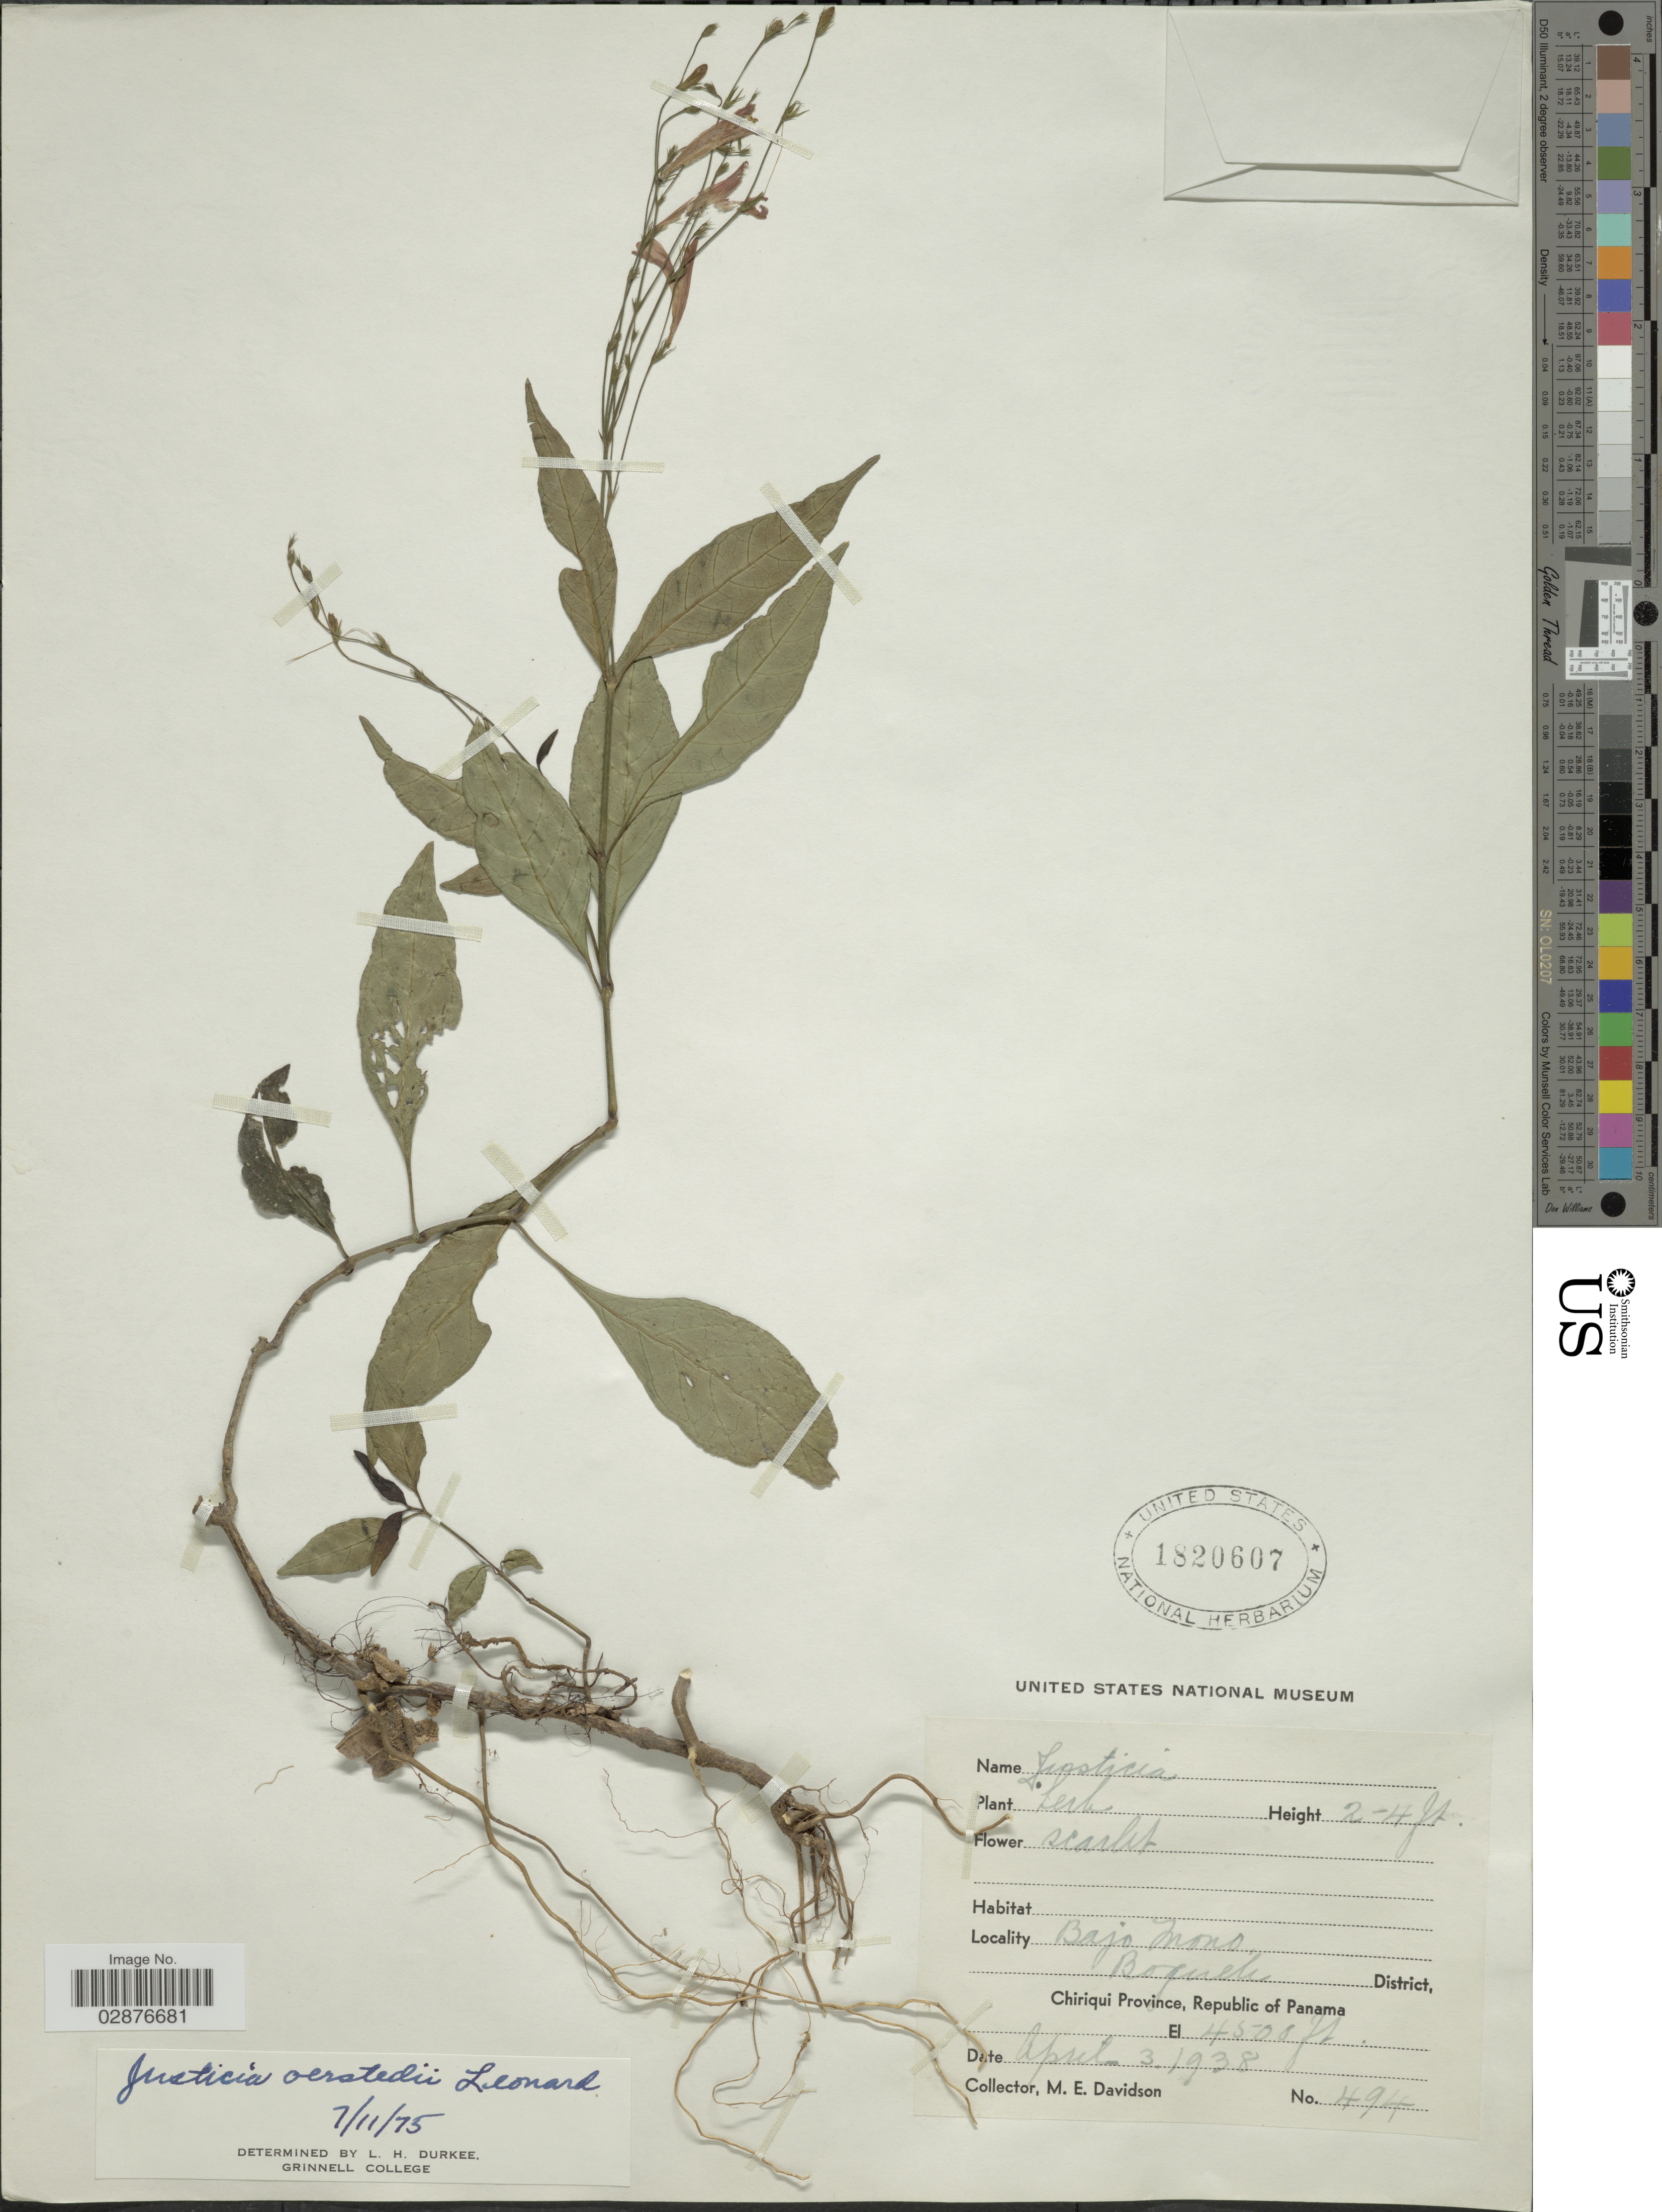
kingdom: Plantae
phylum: Tracheophyta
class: Magnoliopsida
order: Lamiales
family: Acanthaceae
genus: Justicia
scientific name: Justicia oerstedii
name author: Leonard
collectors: M. E. Davidson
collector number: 494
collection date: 1938-04-03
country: Panama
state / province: Chiriqui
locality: Bajo Mono, Boquete District.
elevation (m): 1372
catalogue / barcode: US 1820607